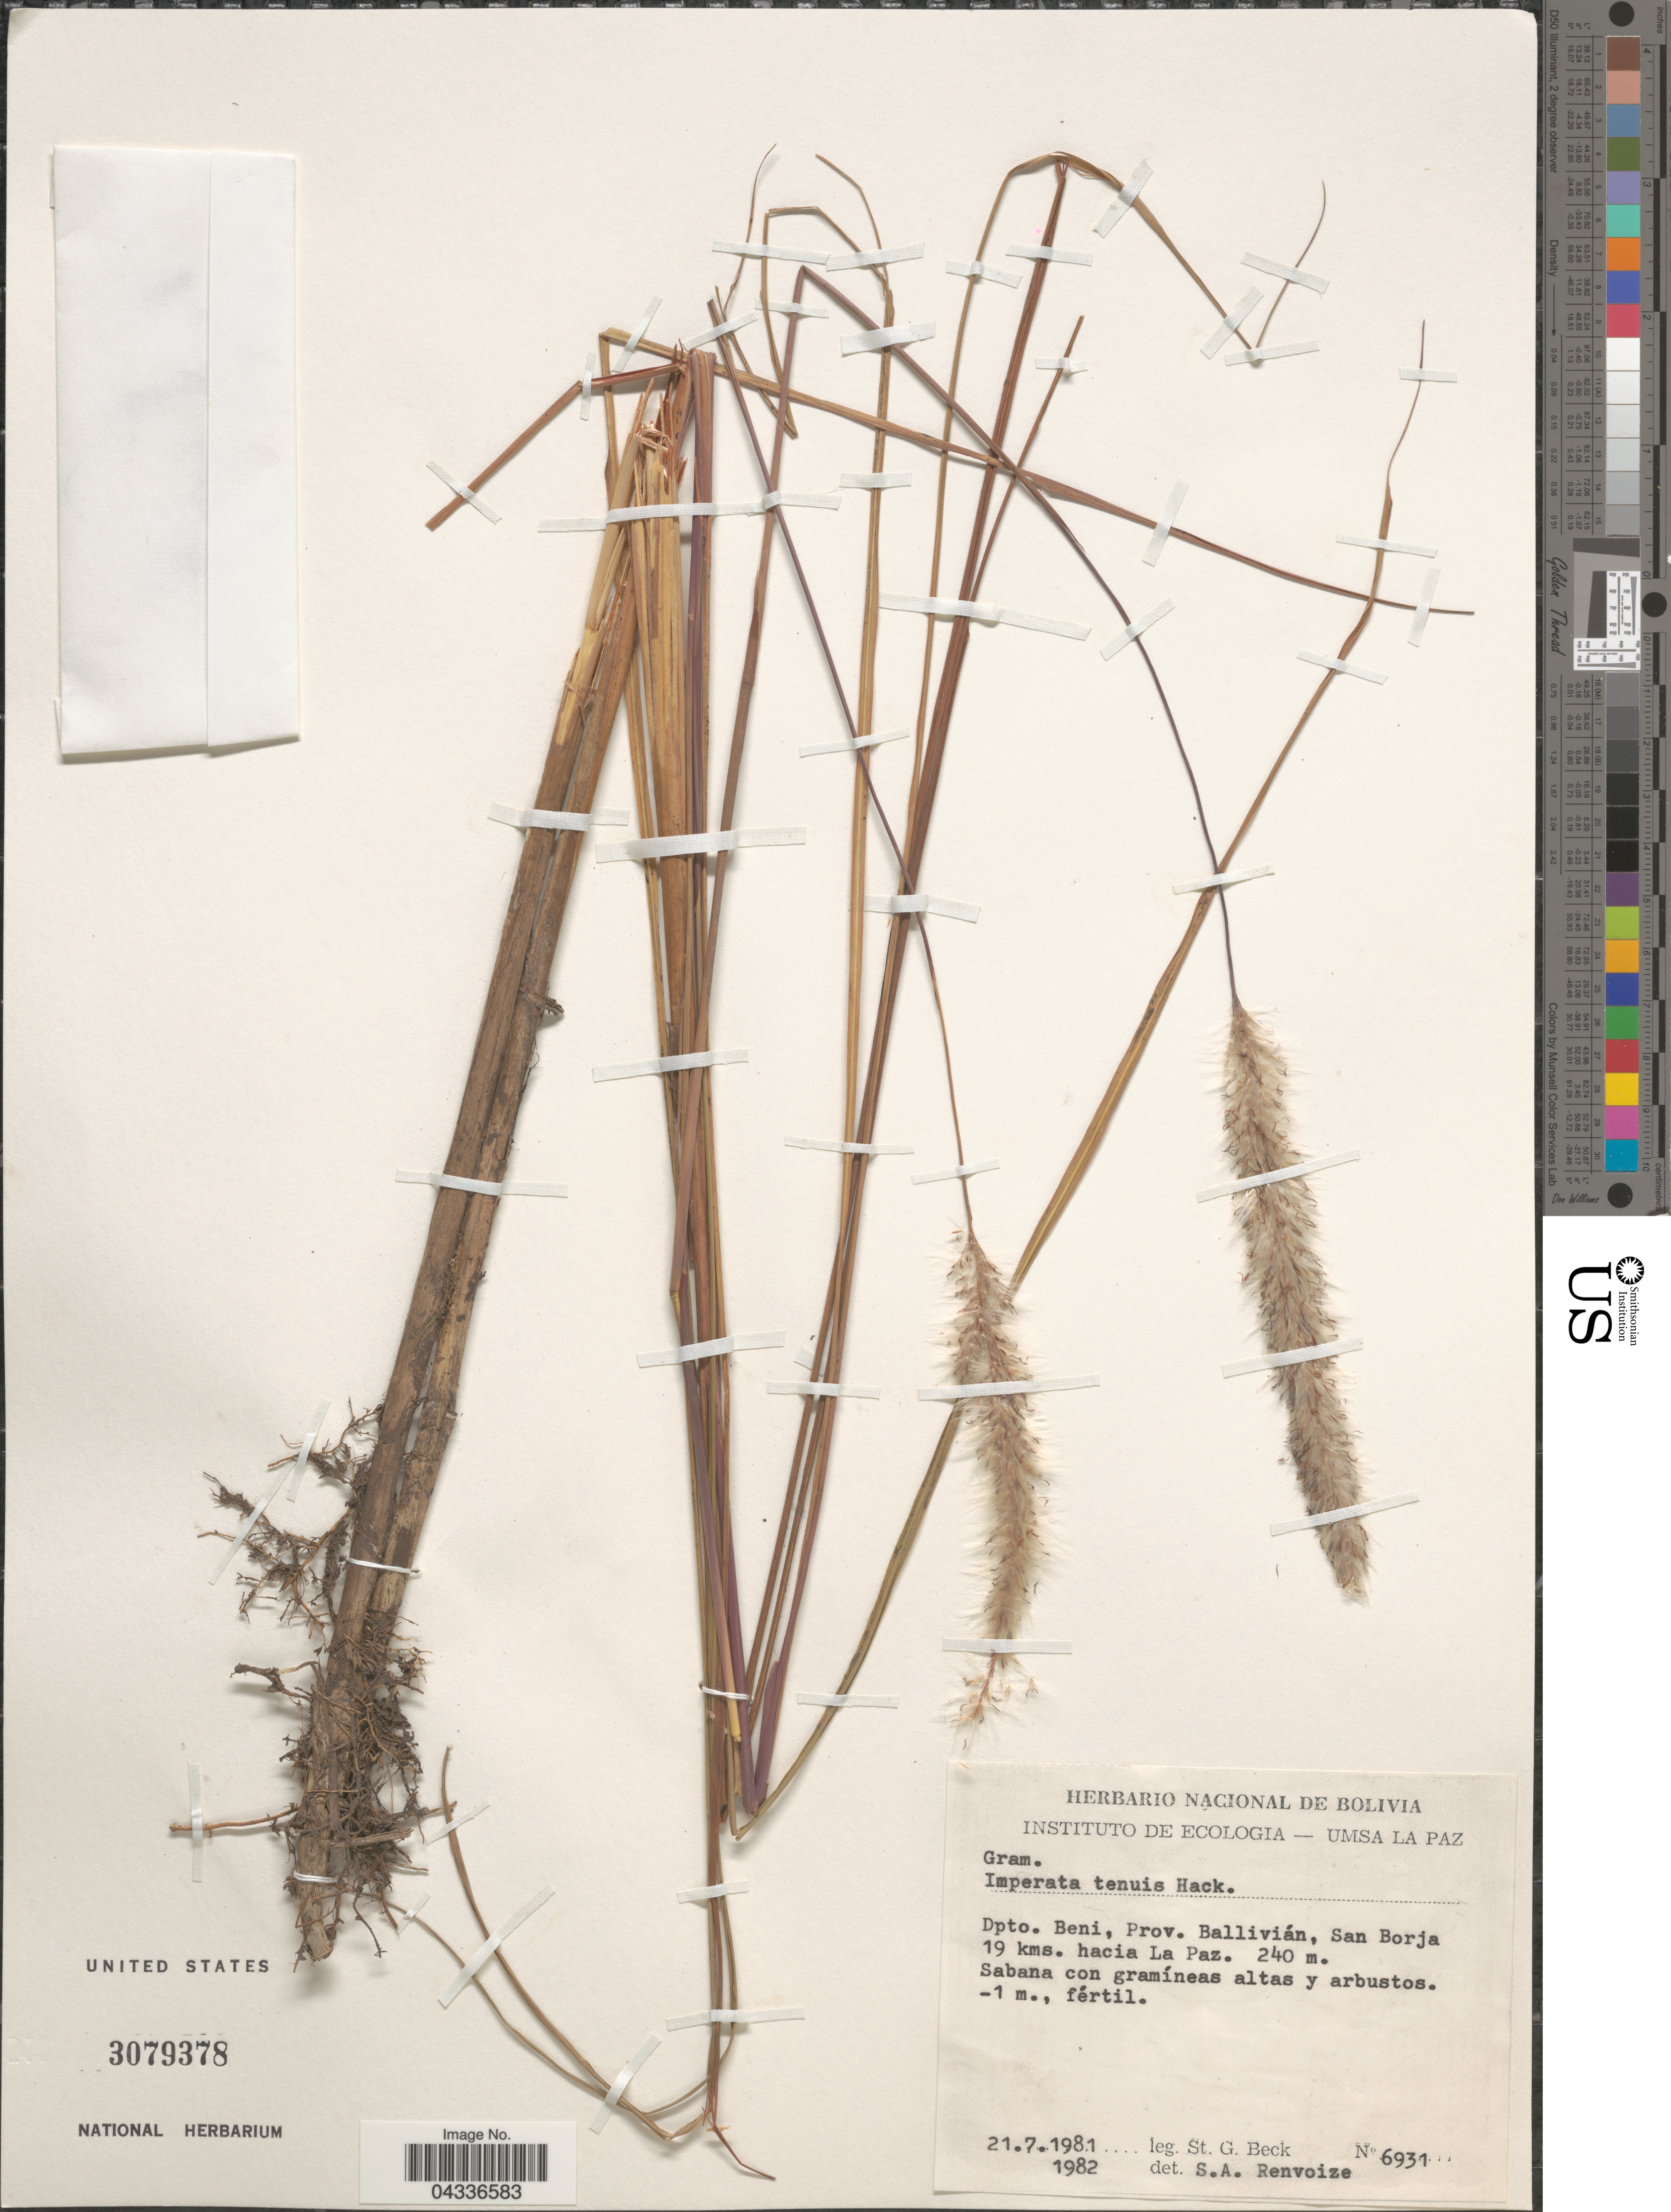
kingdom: Plantae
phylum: Tracheophyta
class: Liliopsida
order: Poales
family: Poaceae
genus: Imperata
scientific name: Imperata tenuis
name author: Hack.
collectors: S. G. Beck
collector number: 6931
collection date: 1981-07-21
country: Bolivia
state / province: Beni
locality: Dpto. Beni, Prov. Ballivián, San Borja 19 kms. hacia La Paz.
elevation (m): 240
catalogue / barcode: US 3079378